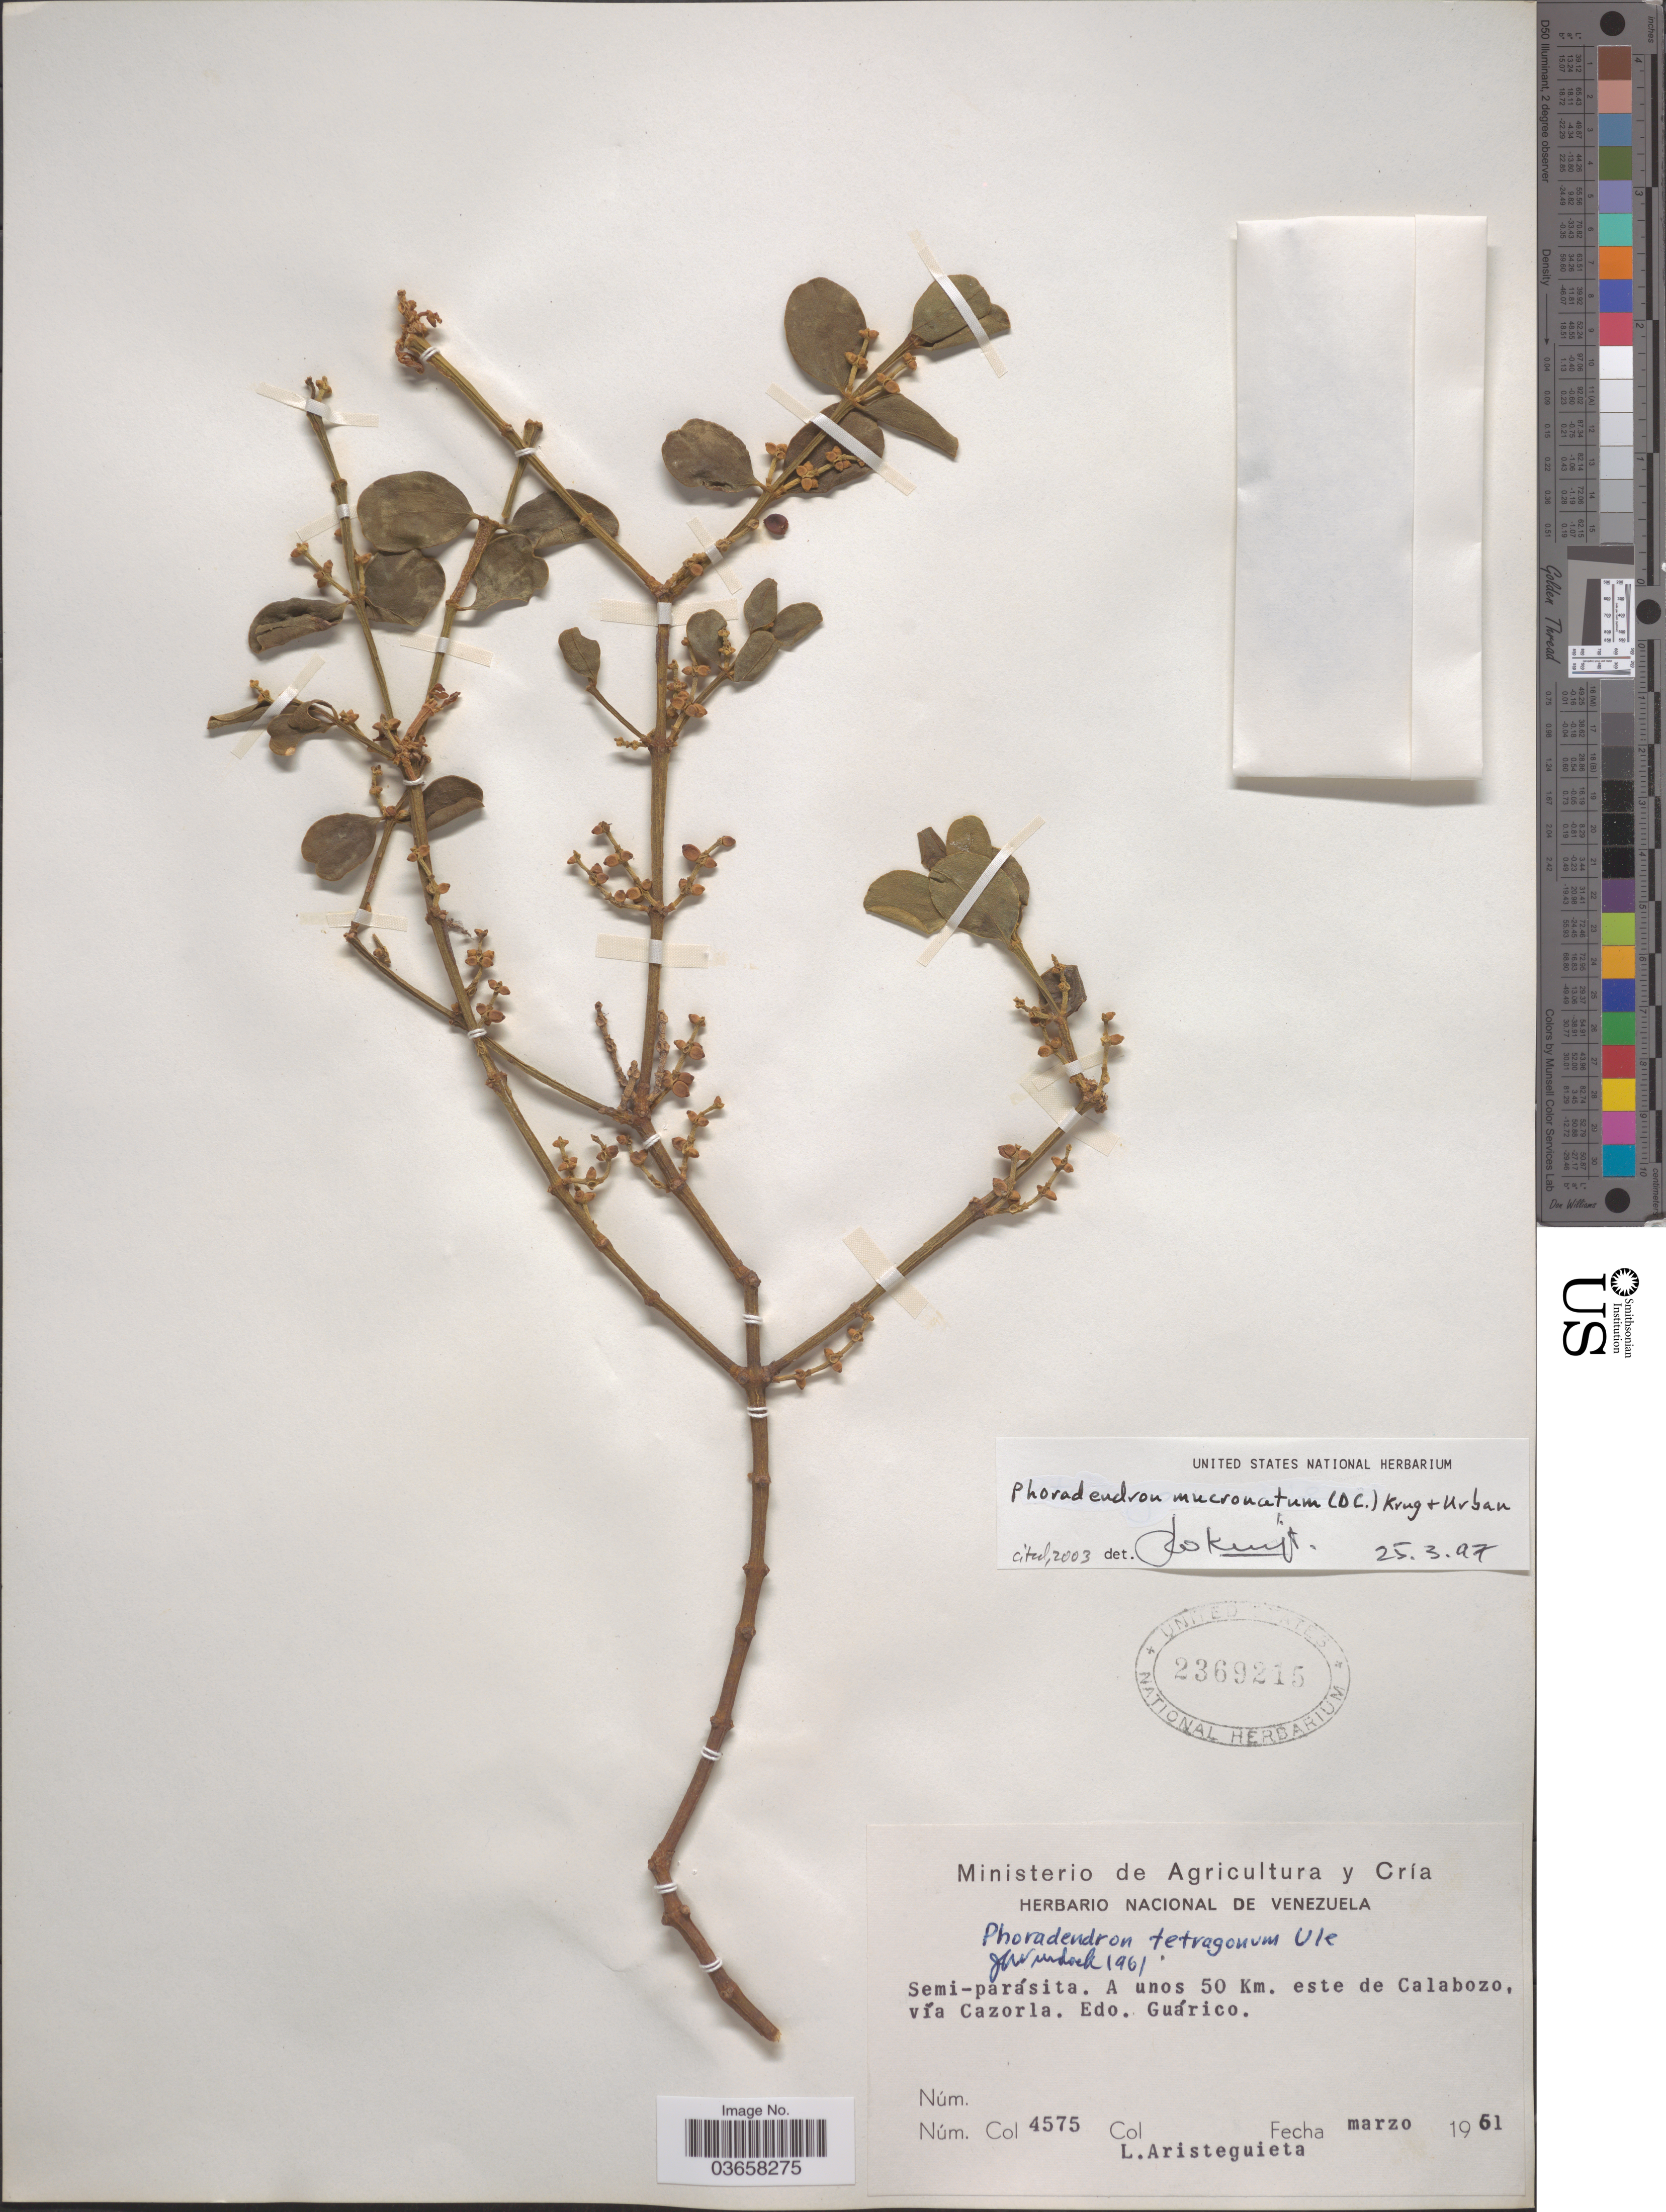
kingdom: Plantae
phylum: Tracheophyta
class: Magnoliopsida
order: Santalales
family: Viscaceae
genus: Phoradendron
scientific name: Phoradendron mucronatum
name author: (DC.) Krug & Urb.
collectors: L. Aristeguieta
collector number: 4575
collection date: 1961-03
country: Venezuela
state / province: Guárico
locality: A unos 50 Km. este de Calabozo, vía Cazorla.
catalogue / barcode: US 2369215